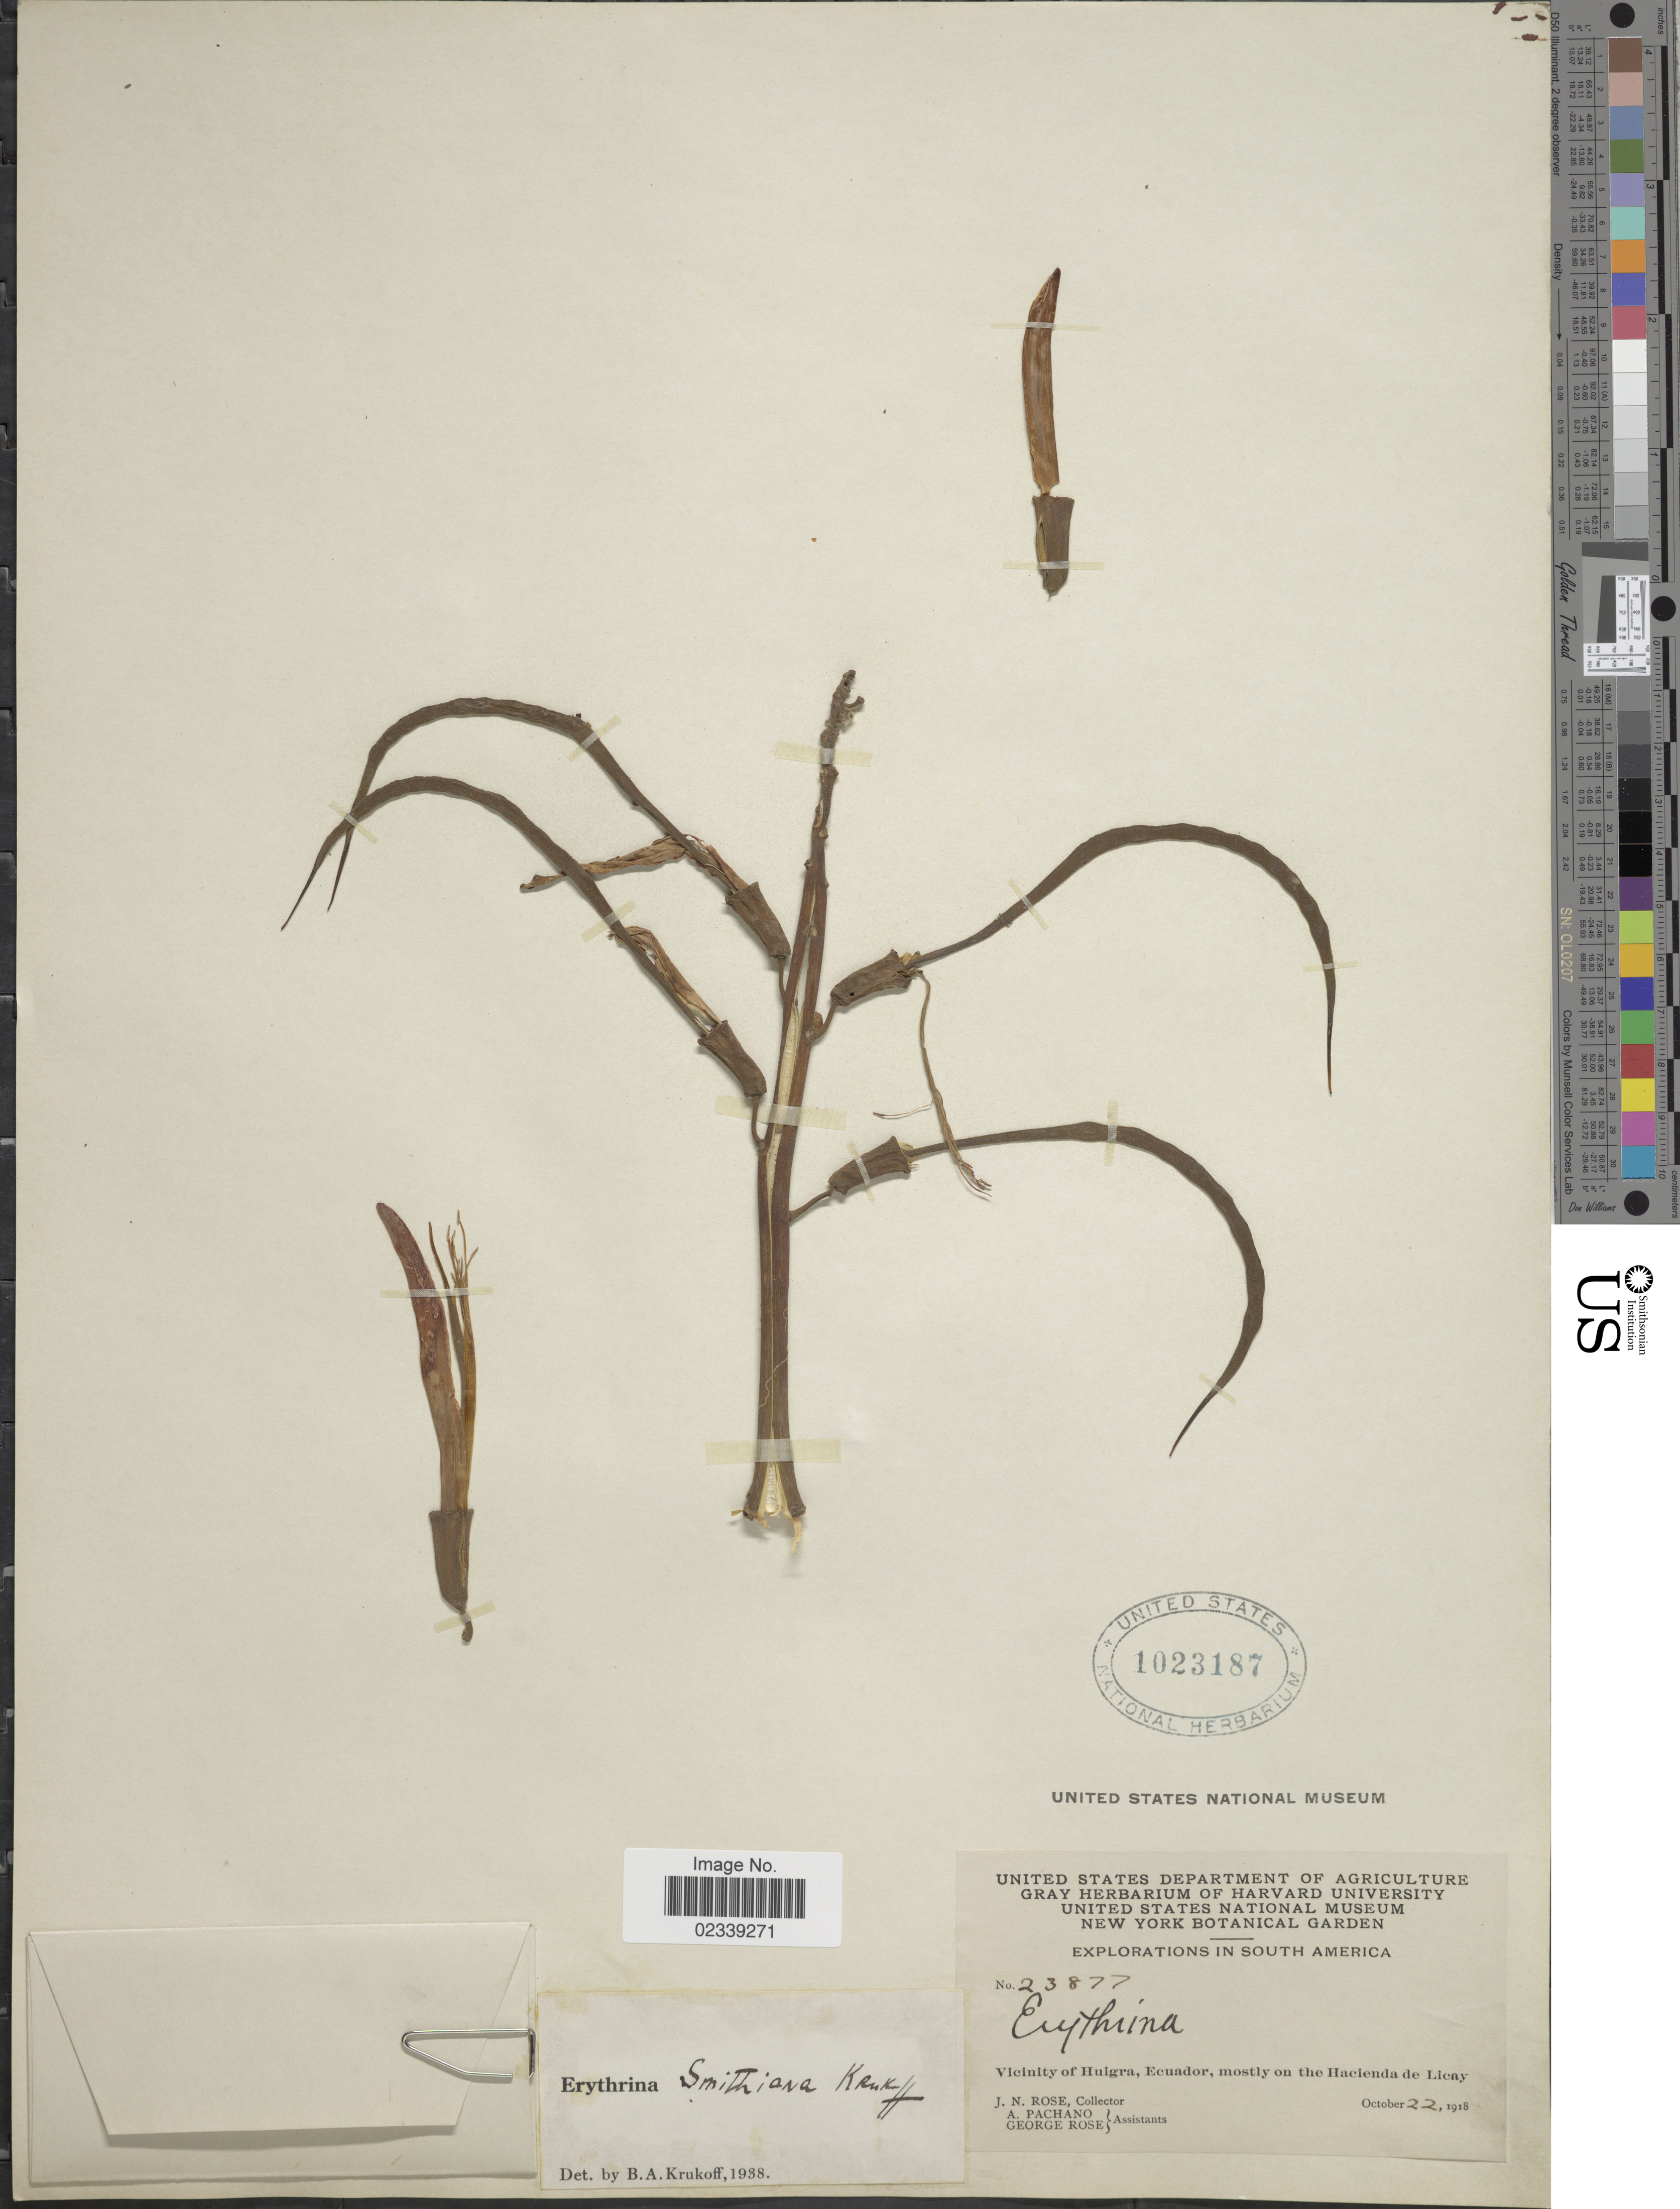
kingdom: Plantae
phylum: Tracheophyta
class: Magnoliopsida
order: Fabales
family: Fabaceae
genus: Erythrina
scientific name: Erythrina smithiana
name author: Krukoff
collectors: J. N. Rose, A. Pachano & G. Rose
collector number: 23877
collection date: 1918-10-22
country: Ecuador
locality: Vicinity of Huigra, mostly on the Hacienda de Licay.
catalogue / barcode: US 1023187